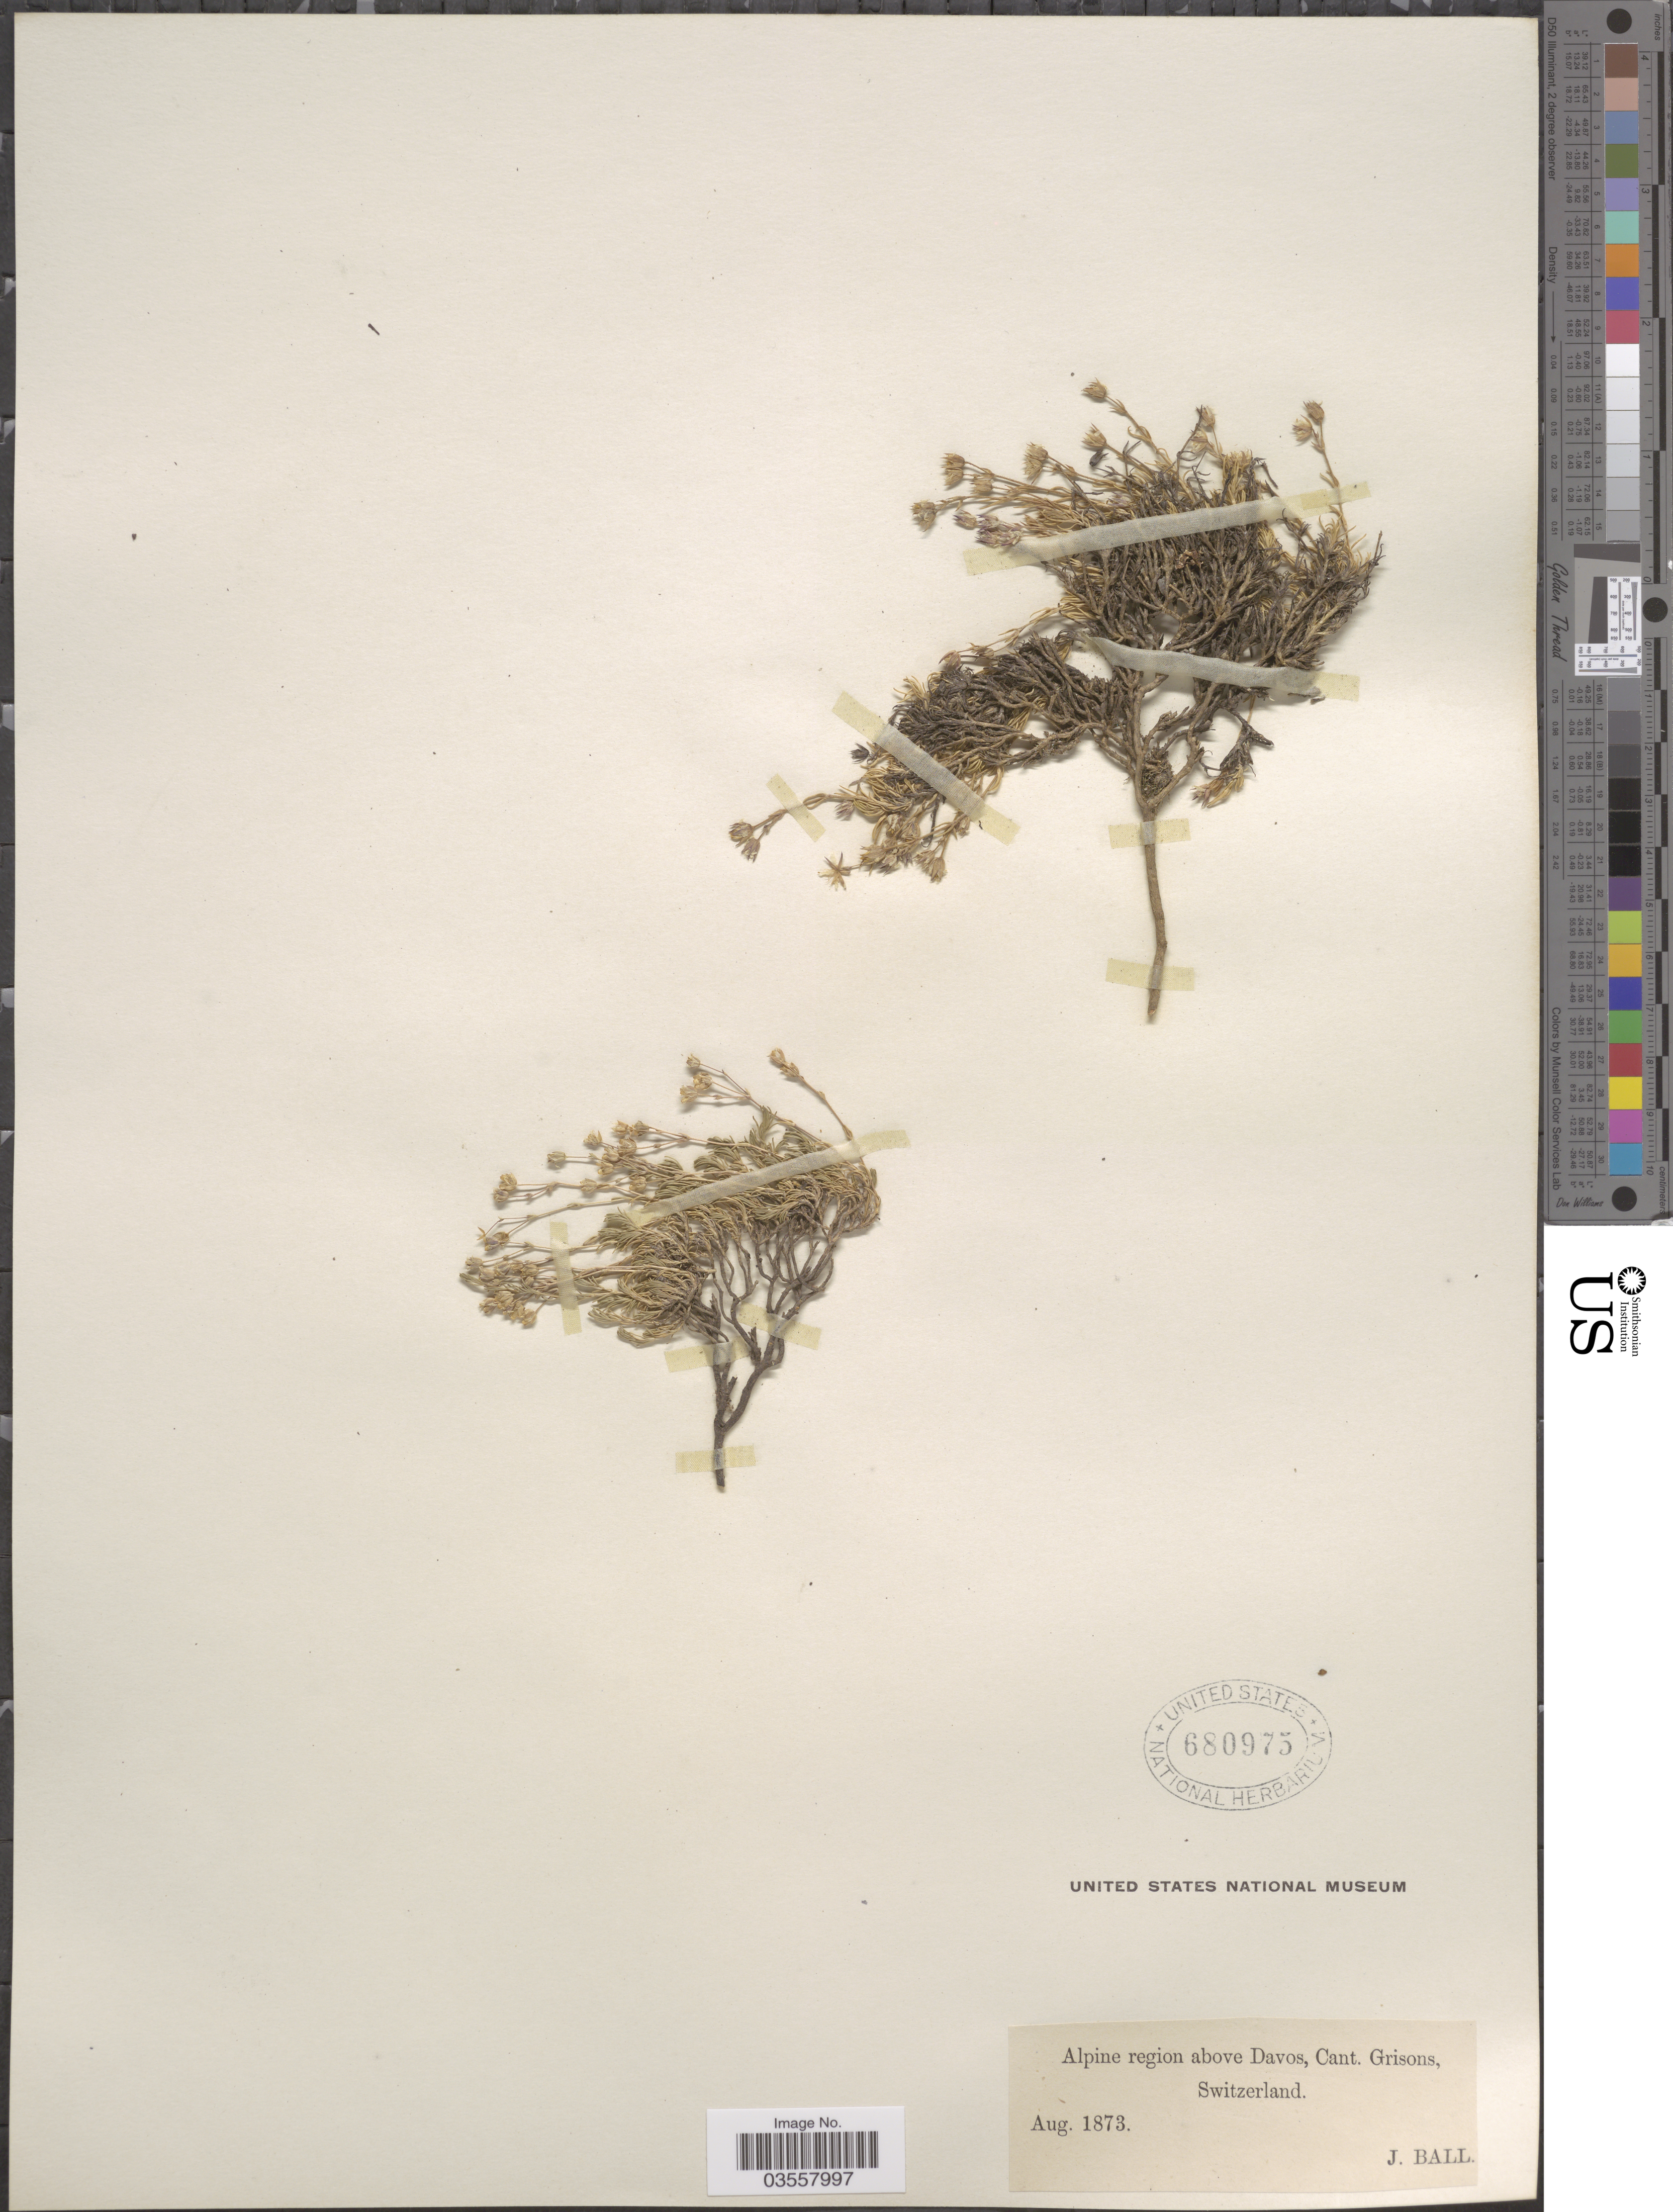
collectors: J. Ball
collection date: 1873-08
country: Switzerland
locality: Alpine region above Davos, Cant. Grisons.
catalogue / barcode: US 680975